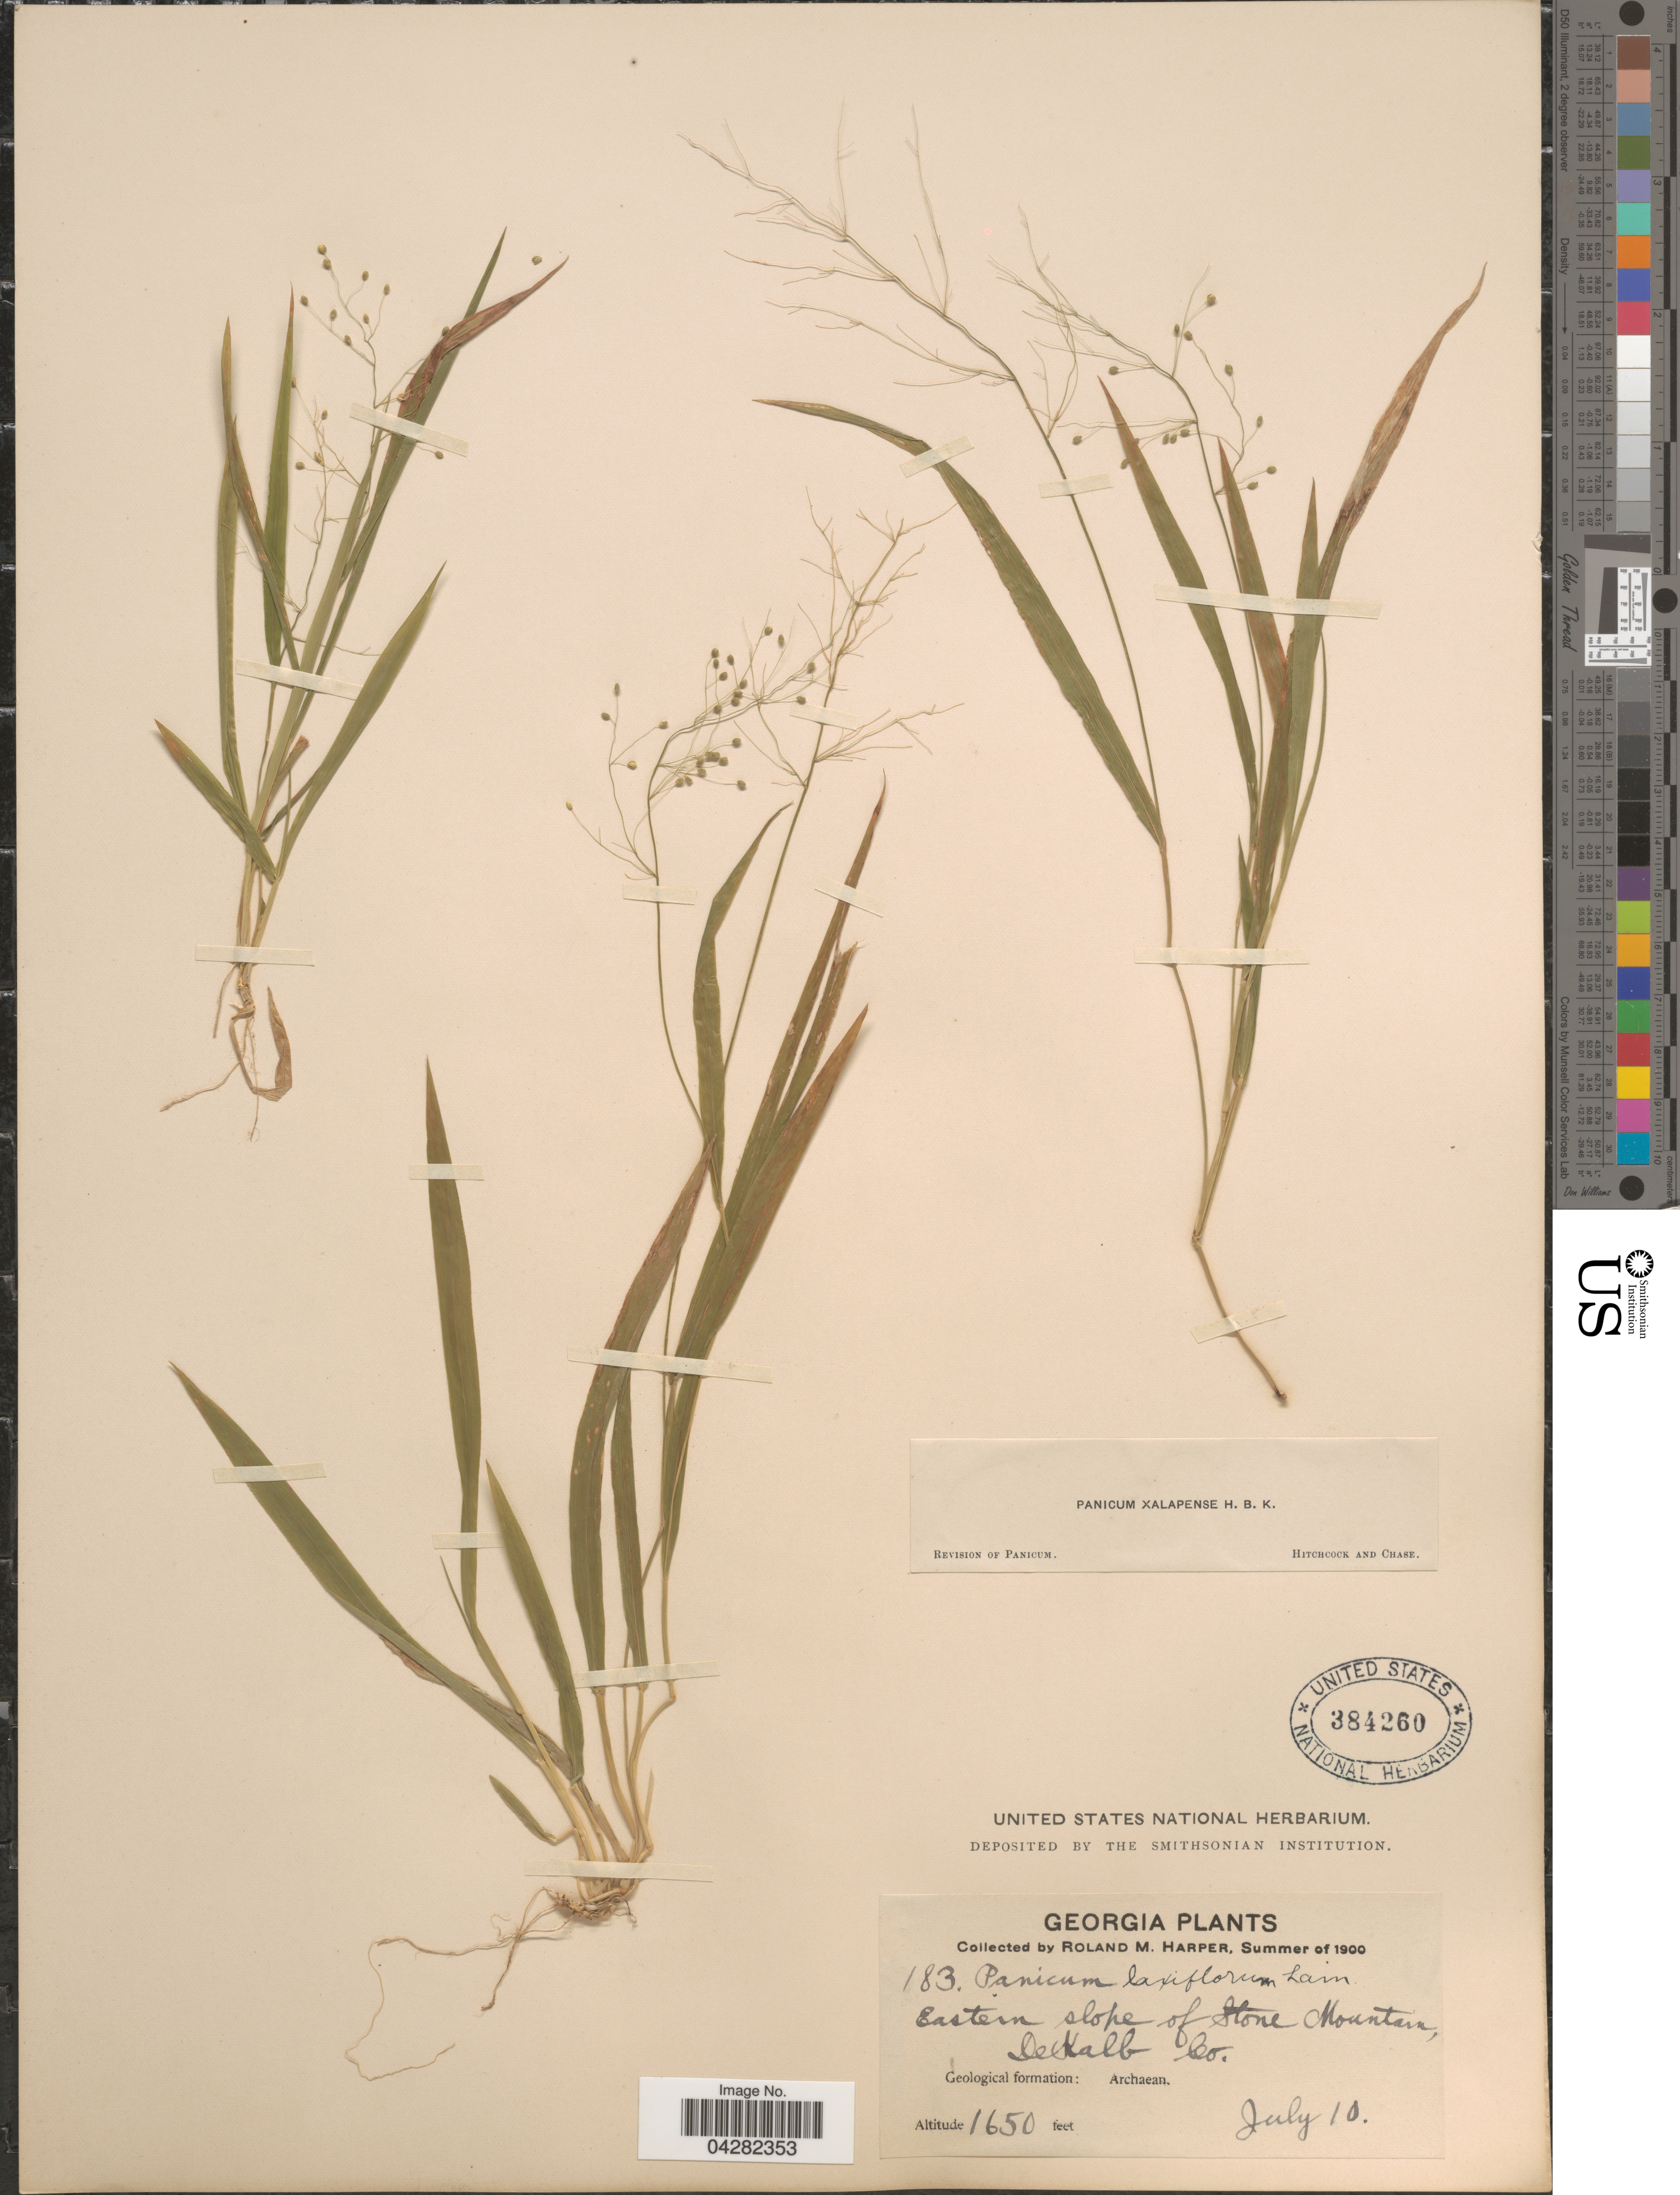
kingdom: Plantae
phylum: Tracheophyta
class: Liliopsida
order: Poales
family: Poaceae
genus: Dichanthelium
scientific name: Dichanthelium laxiflorum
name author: (Lam.) Gould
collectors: R. M. Harper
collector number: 183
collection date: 1900-07-10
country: United States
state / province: Georgia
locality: Eastern slope of Stone Mountain, De Kalb Co. Geological formation: Archaean.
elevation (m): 503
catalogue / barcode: US 384260